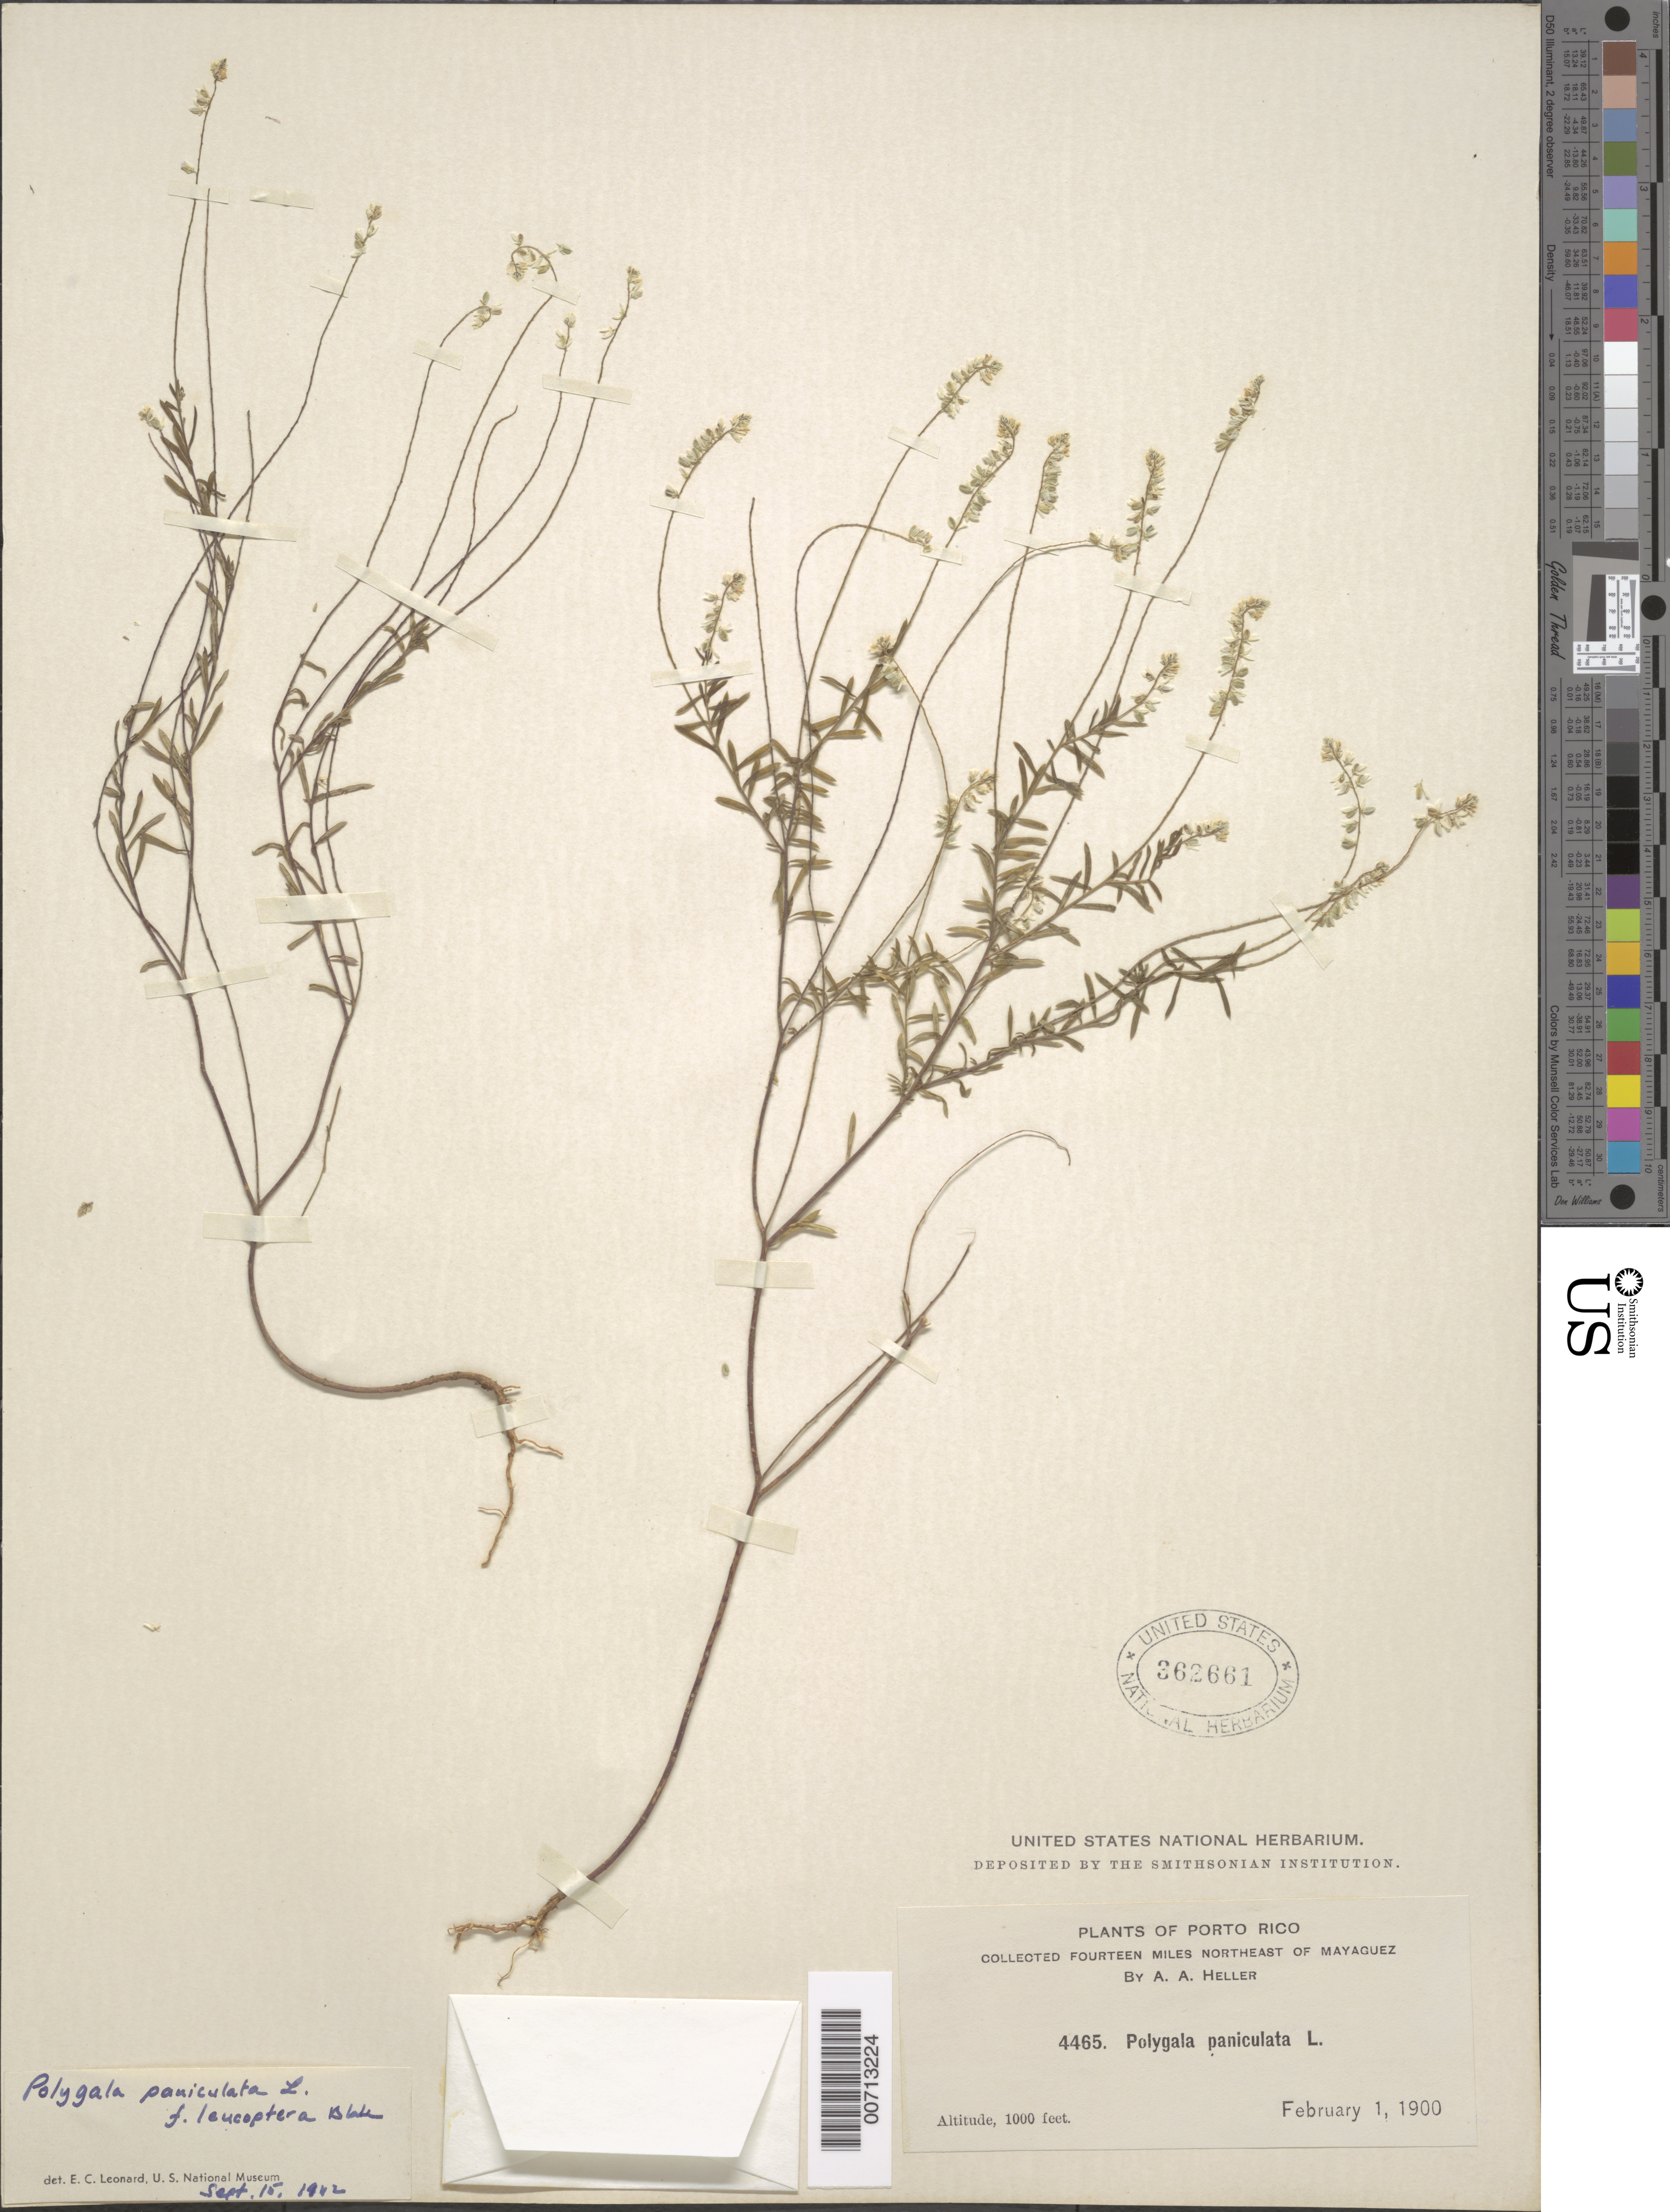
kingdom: Plantae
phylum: Tracheophyta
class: Magnoliopsida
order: Fabales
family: Polygalaceae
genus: Polygala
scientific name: Polygala paniculata f. leucoptera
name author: S.F. Blake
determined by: Leonard, Emery C., (US)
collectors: A. A. Heller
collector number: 4465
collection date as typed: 01 Feb 1900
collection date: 1900-02-01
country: Puerto Rico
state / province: Mayaguez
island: Greater Antilles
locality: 14 mi NE of Mayaguez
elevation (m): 305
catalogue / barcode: US 362661